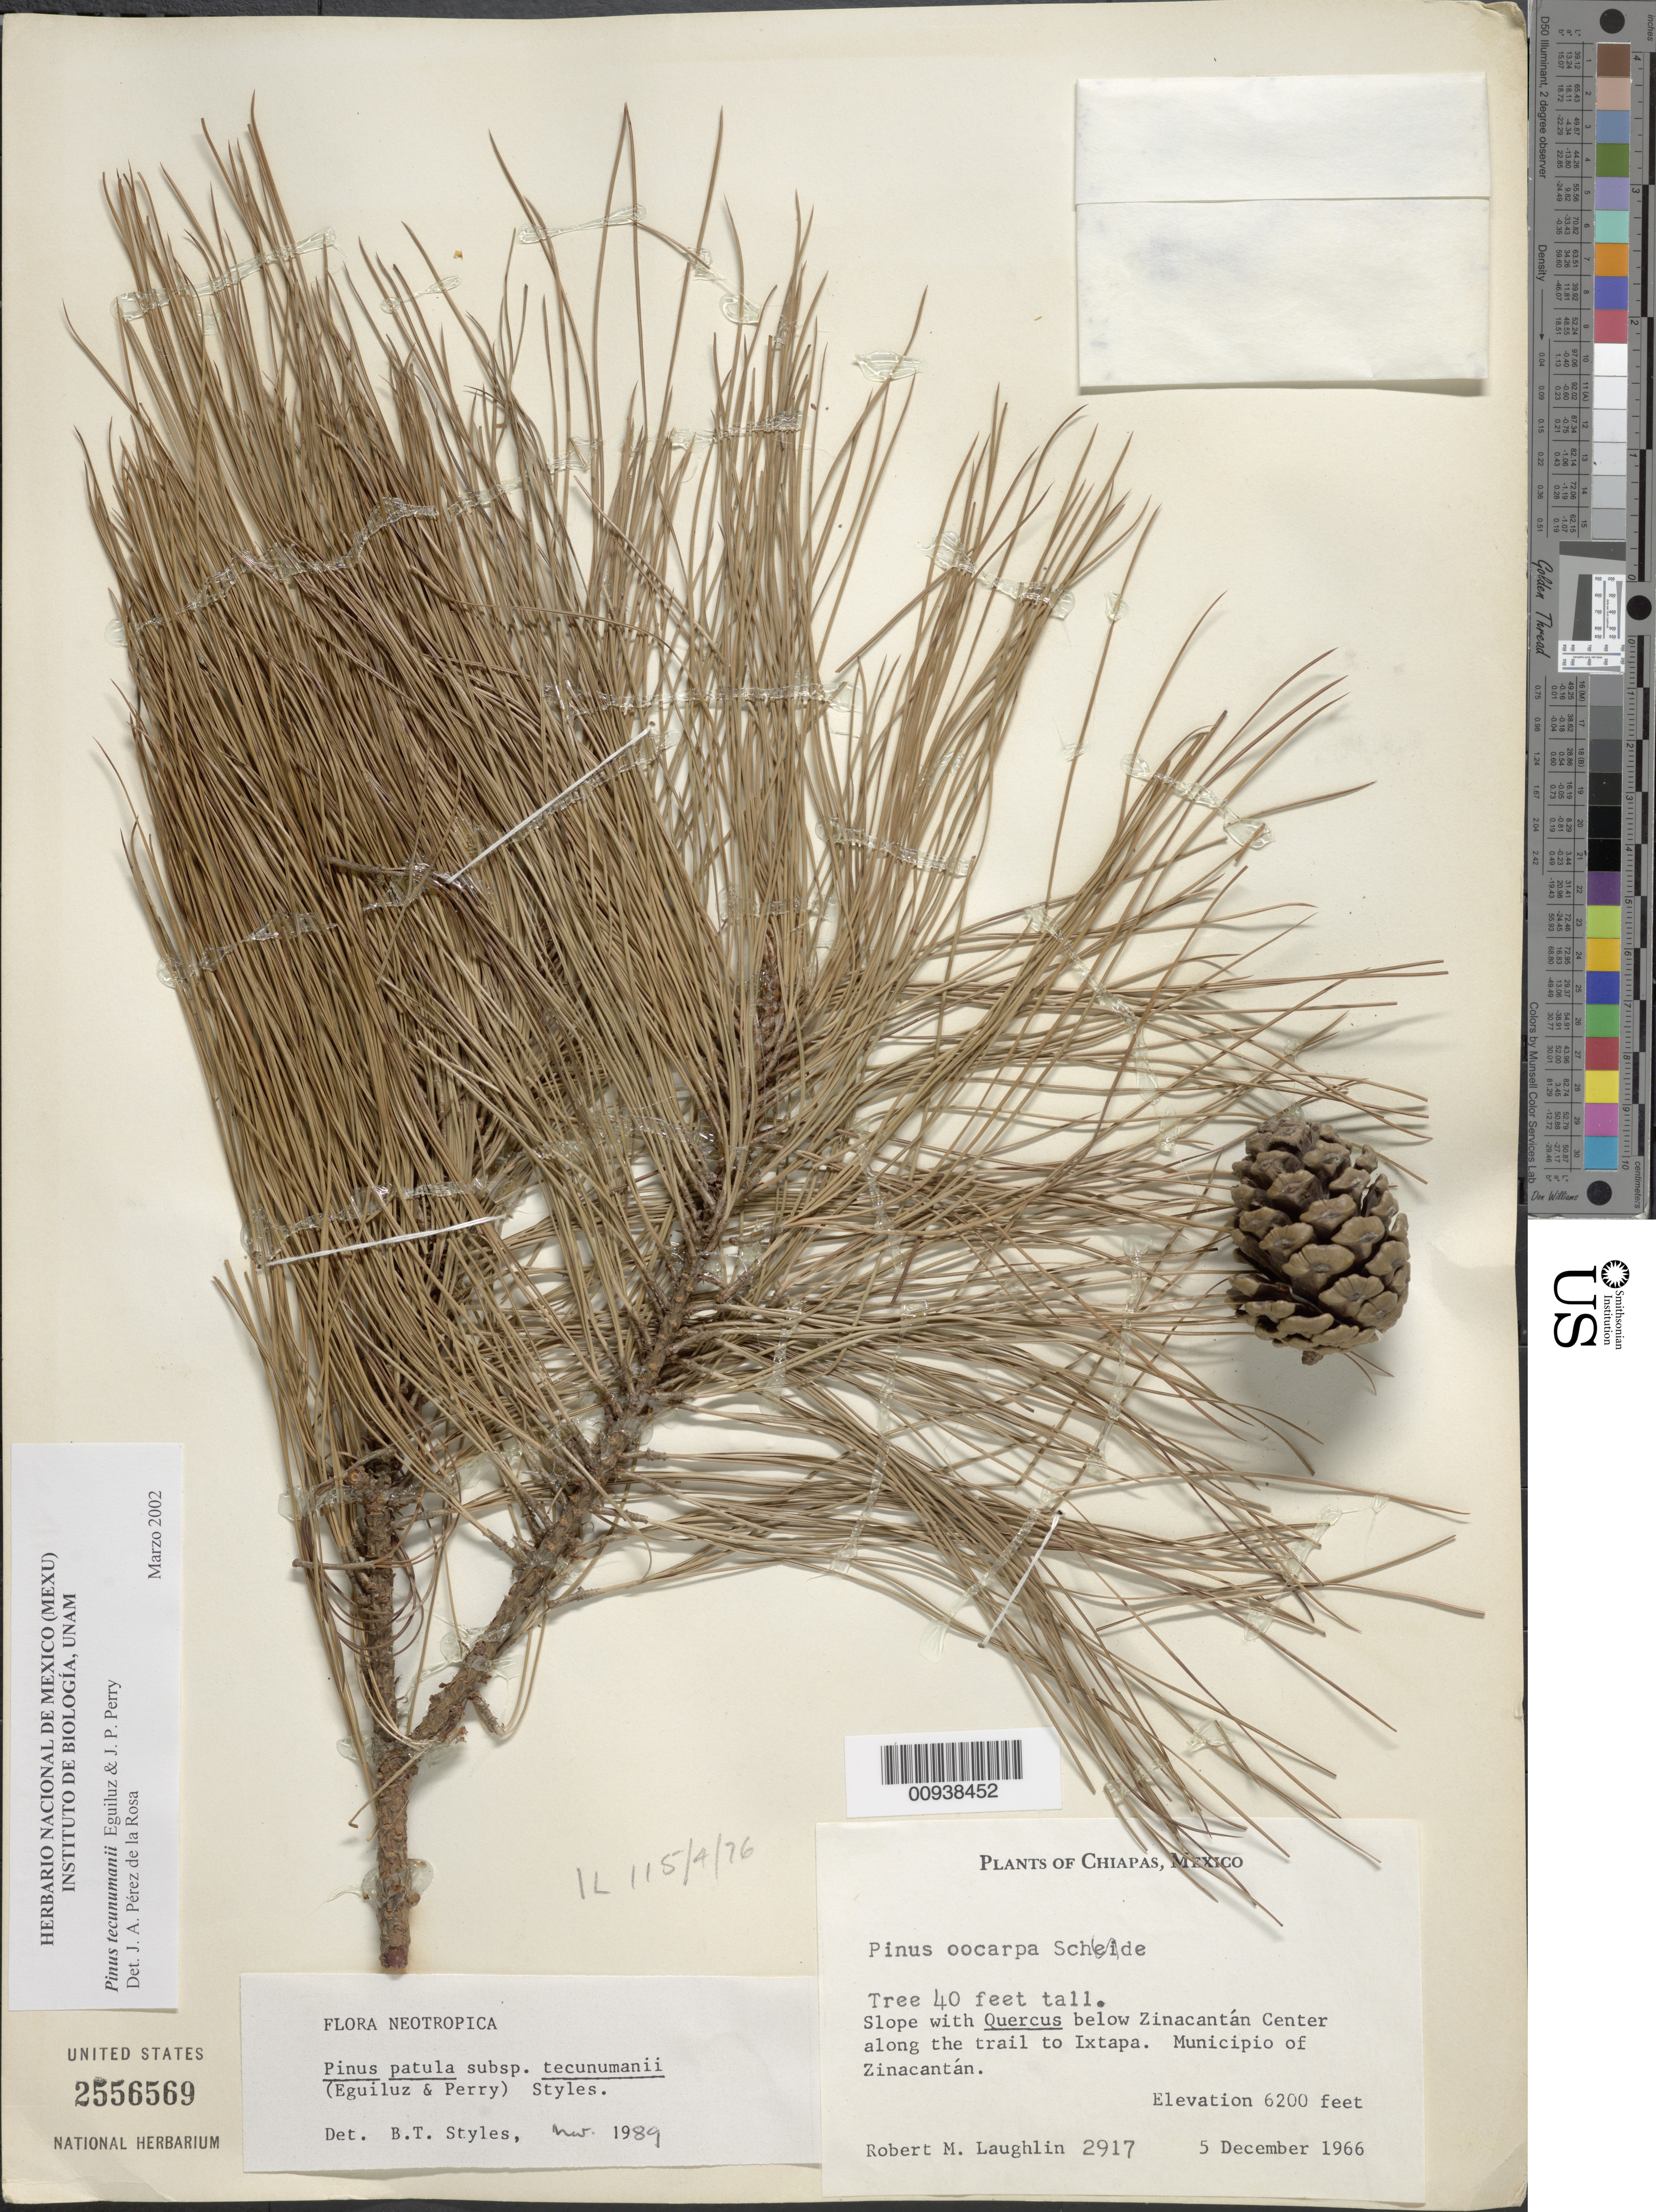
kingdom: Plantae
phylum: Tracheophyta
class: Pinopsida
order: Pinales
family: Pinaceae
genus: Pinus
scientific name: Pinus tecunumanii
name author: F. Schwerdtf. ex Eguiluz & J.P. Perry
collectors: R. M. Laughlin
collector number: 2917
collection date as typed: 05 Dec 1966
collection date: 1966-12-05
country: Mexico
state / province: Chiapas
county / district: Zinacantán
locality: Below Zinacantán Center along to the trail to Ixtapa.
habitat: Slope with Quercus.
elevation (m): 1890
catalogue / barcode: US 2556569